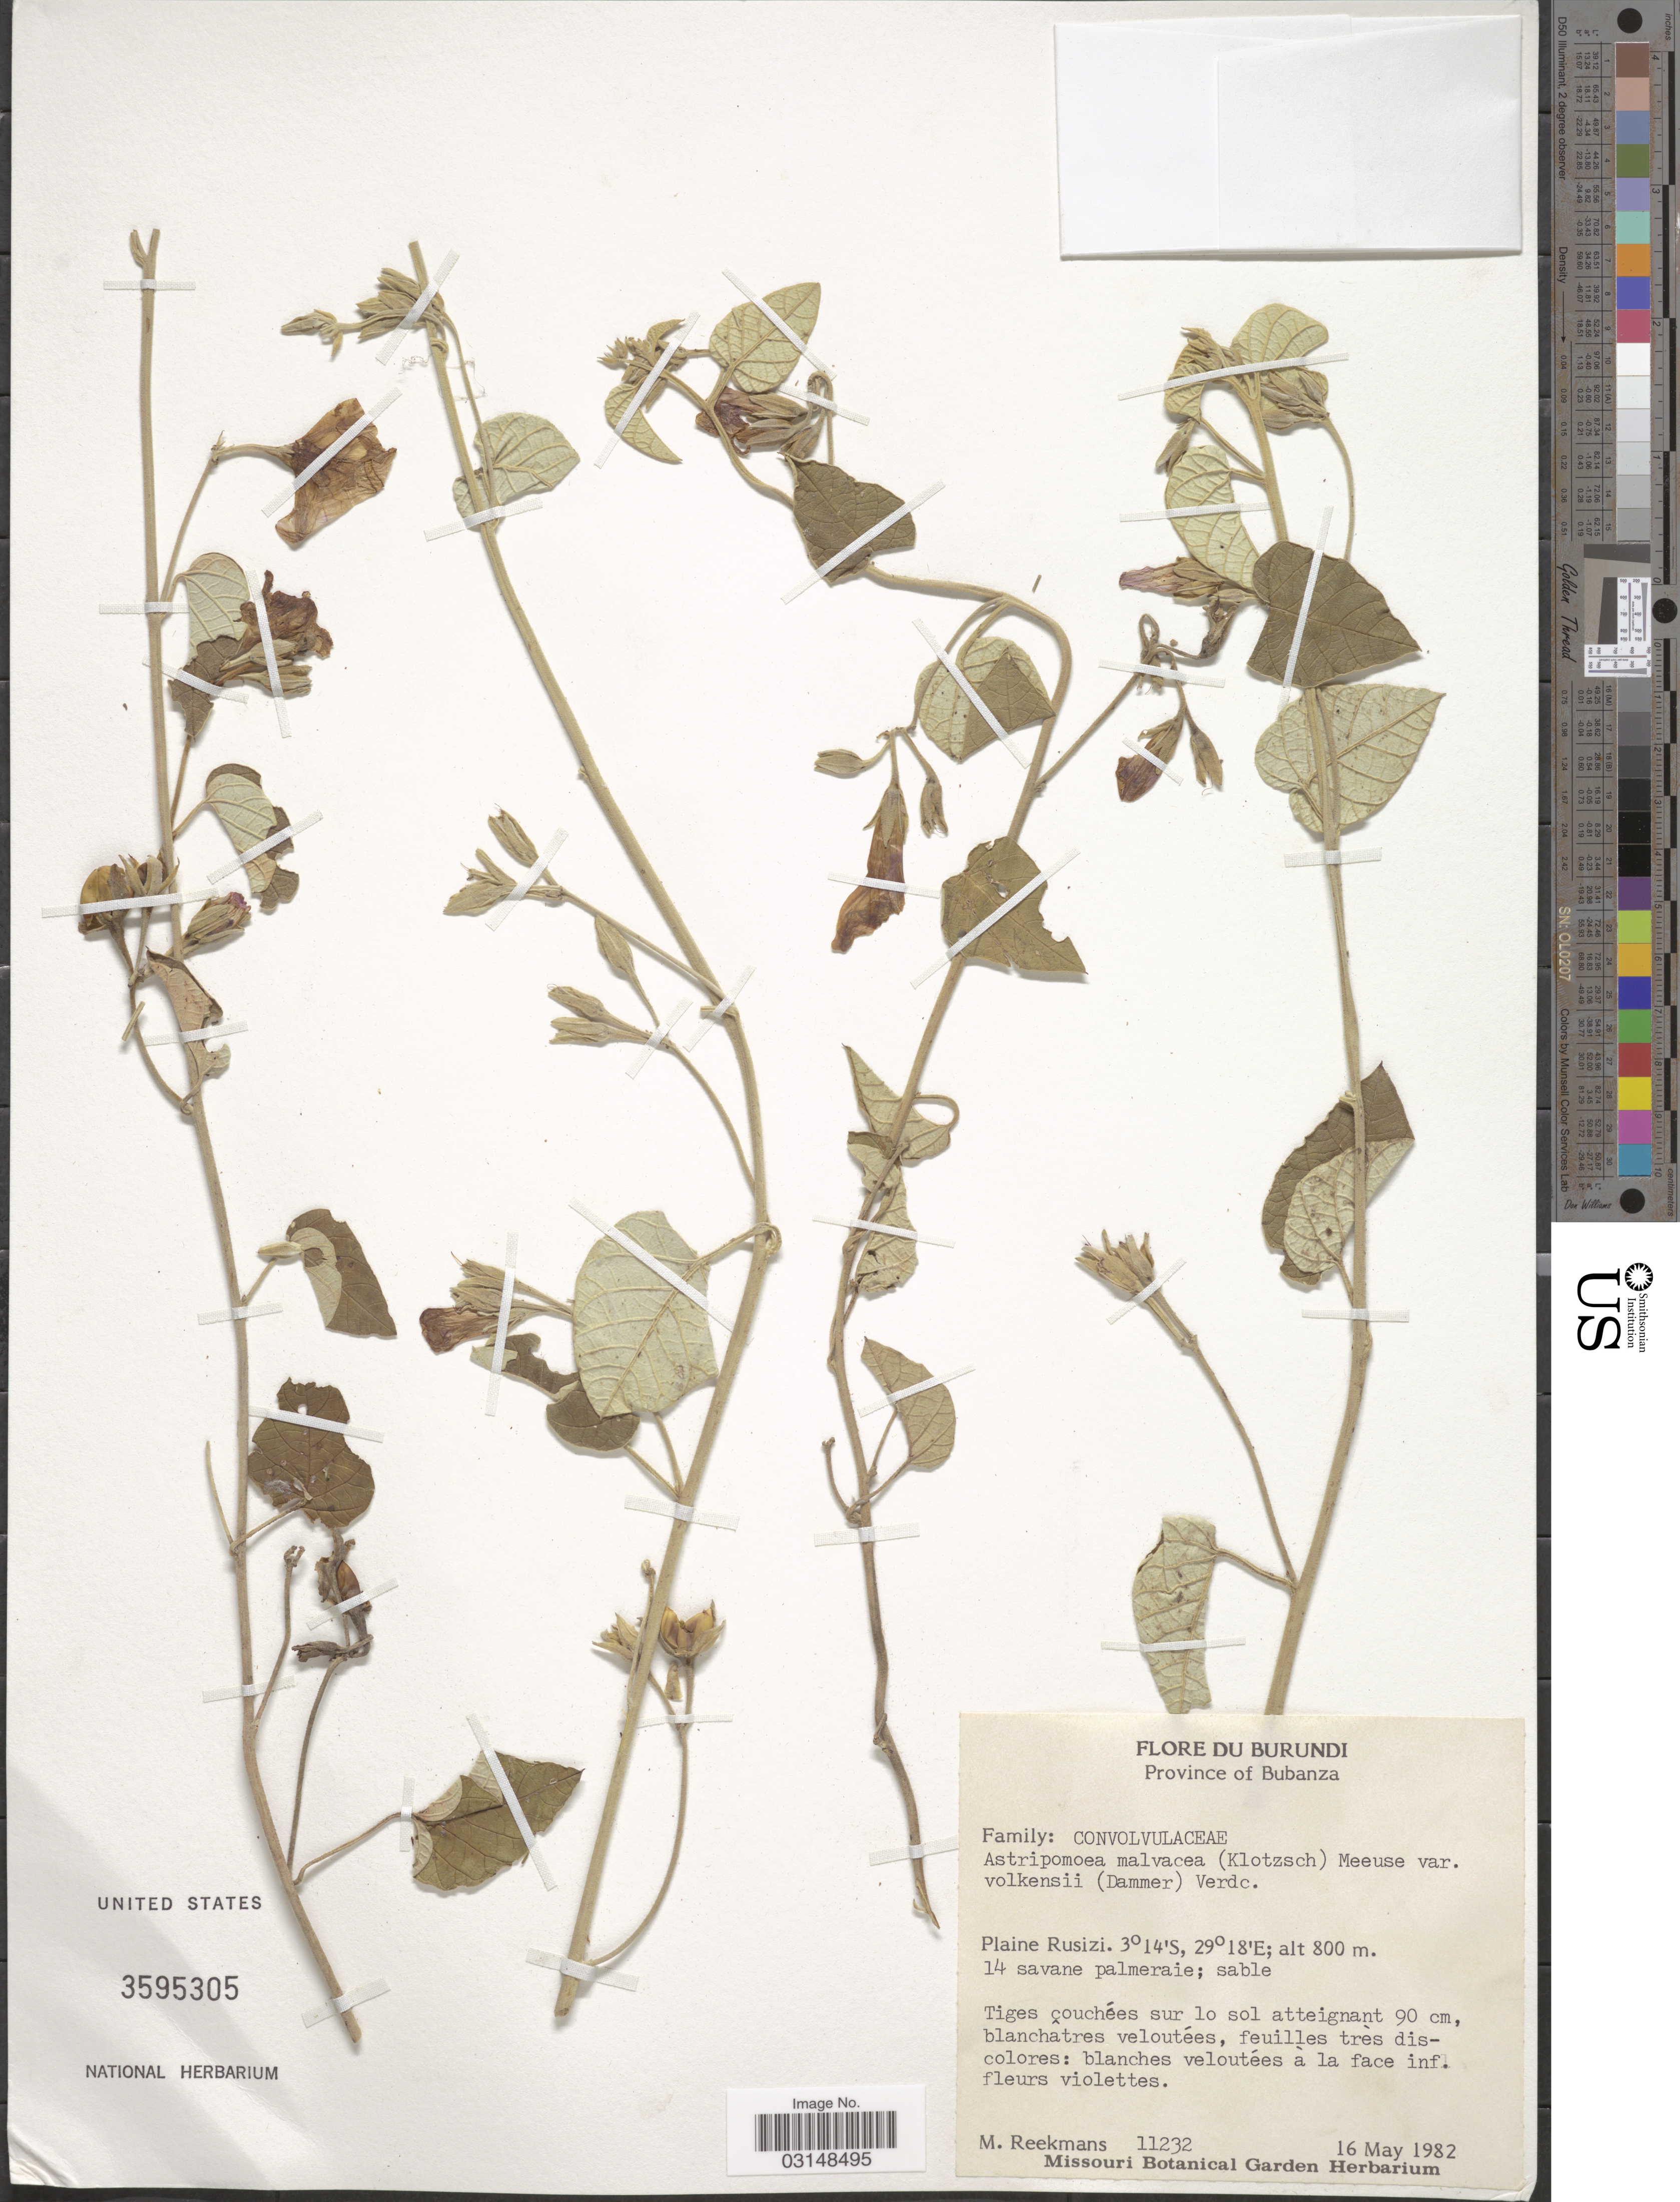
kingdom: Plantae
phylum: Tracheophyta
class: Magnoliopsida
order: Solanales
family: Convolvulaceae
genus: Astripomoea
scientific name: Astripomoea malvacea var. volkensii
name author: (Dammer) Verdc.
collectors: M. Reekmans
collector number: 11232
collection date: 1982-05-16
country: Burundi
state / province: Bubanza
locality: Province of Bubanza, Plaine Rusizi.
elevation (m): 800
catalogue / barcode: US 3595305